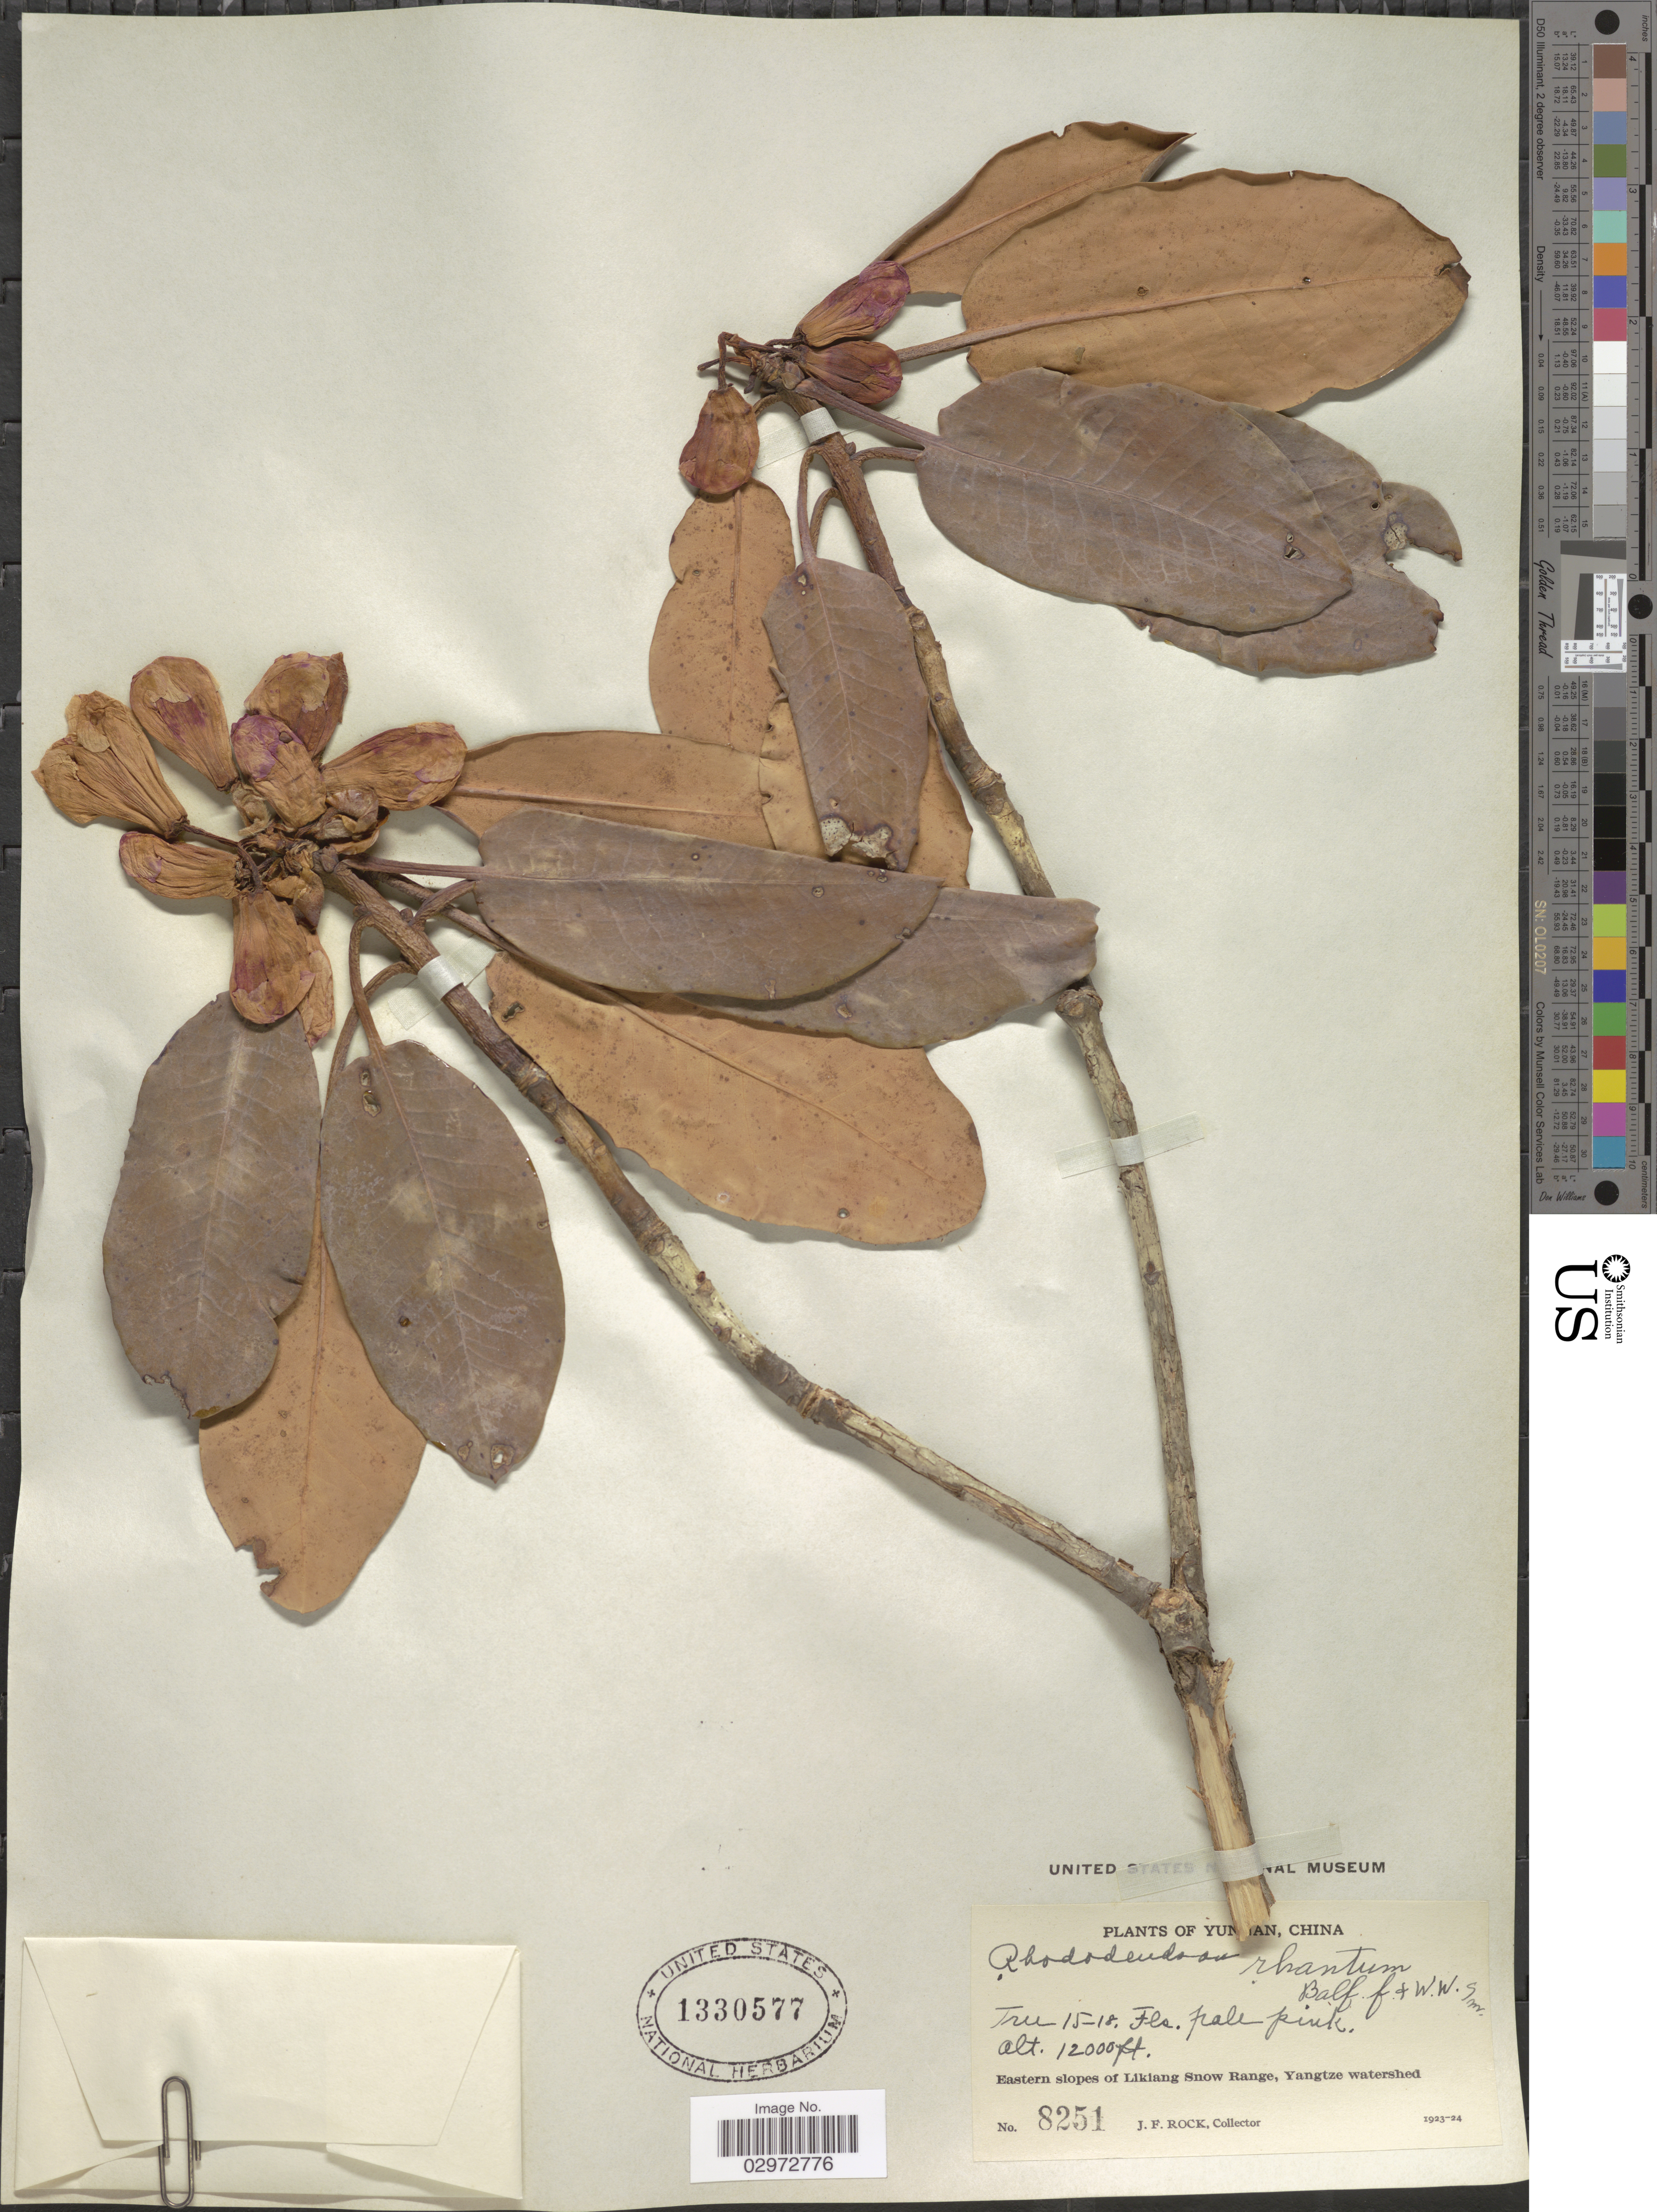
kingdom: Plantae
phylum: Tracheophyta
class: Magnoliopsida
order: Ericales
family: Ericaceae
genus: Rhododendron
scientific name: Rhododendron rhantum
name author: Balf. f. & W.W. Sm.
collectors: J. Rock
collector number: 8251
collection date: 1923/1924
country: China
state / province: Yunnan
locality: Eastern slopes of Likiang Snow Range, Yangtze watershed.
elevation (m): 3658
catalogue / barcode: US 1330577